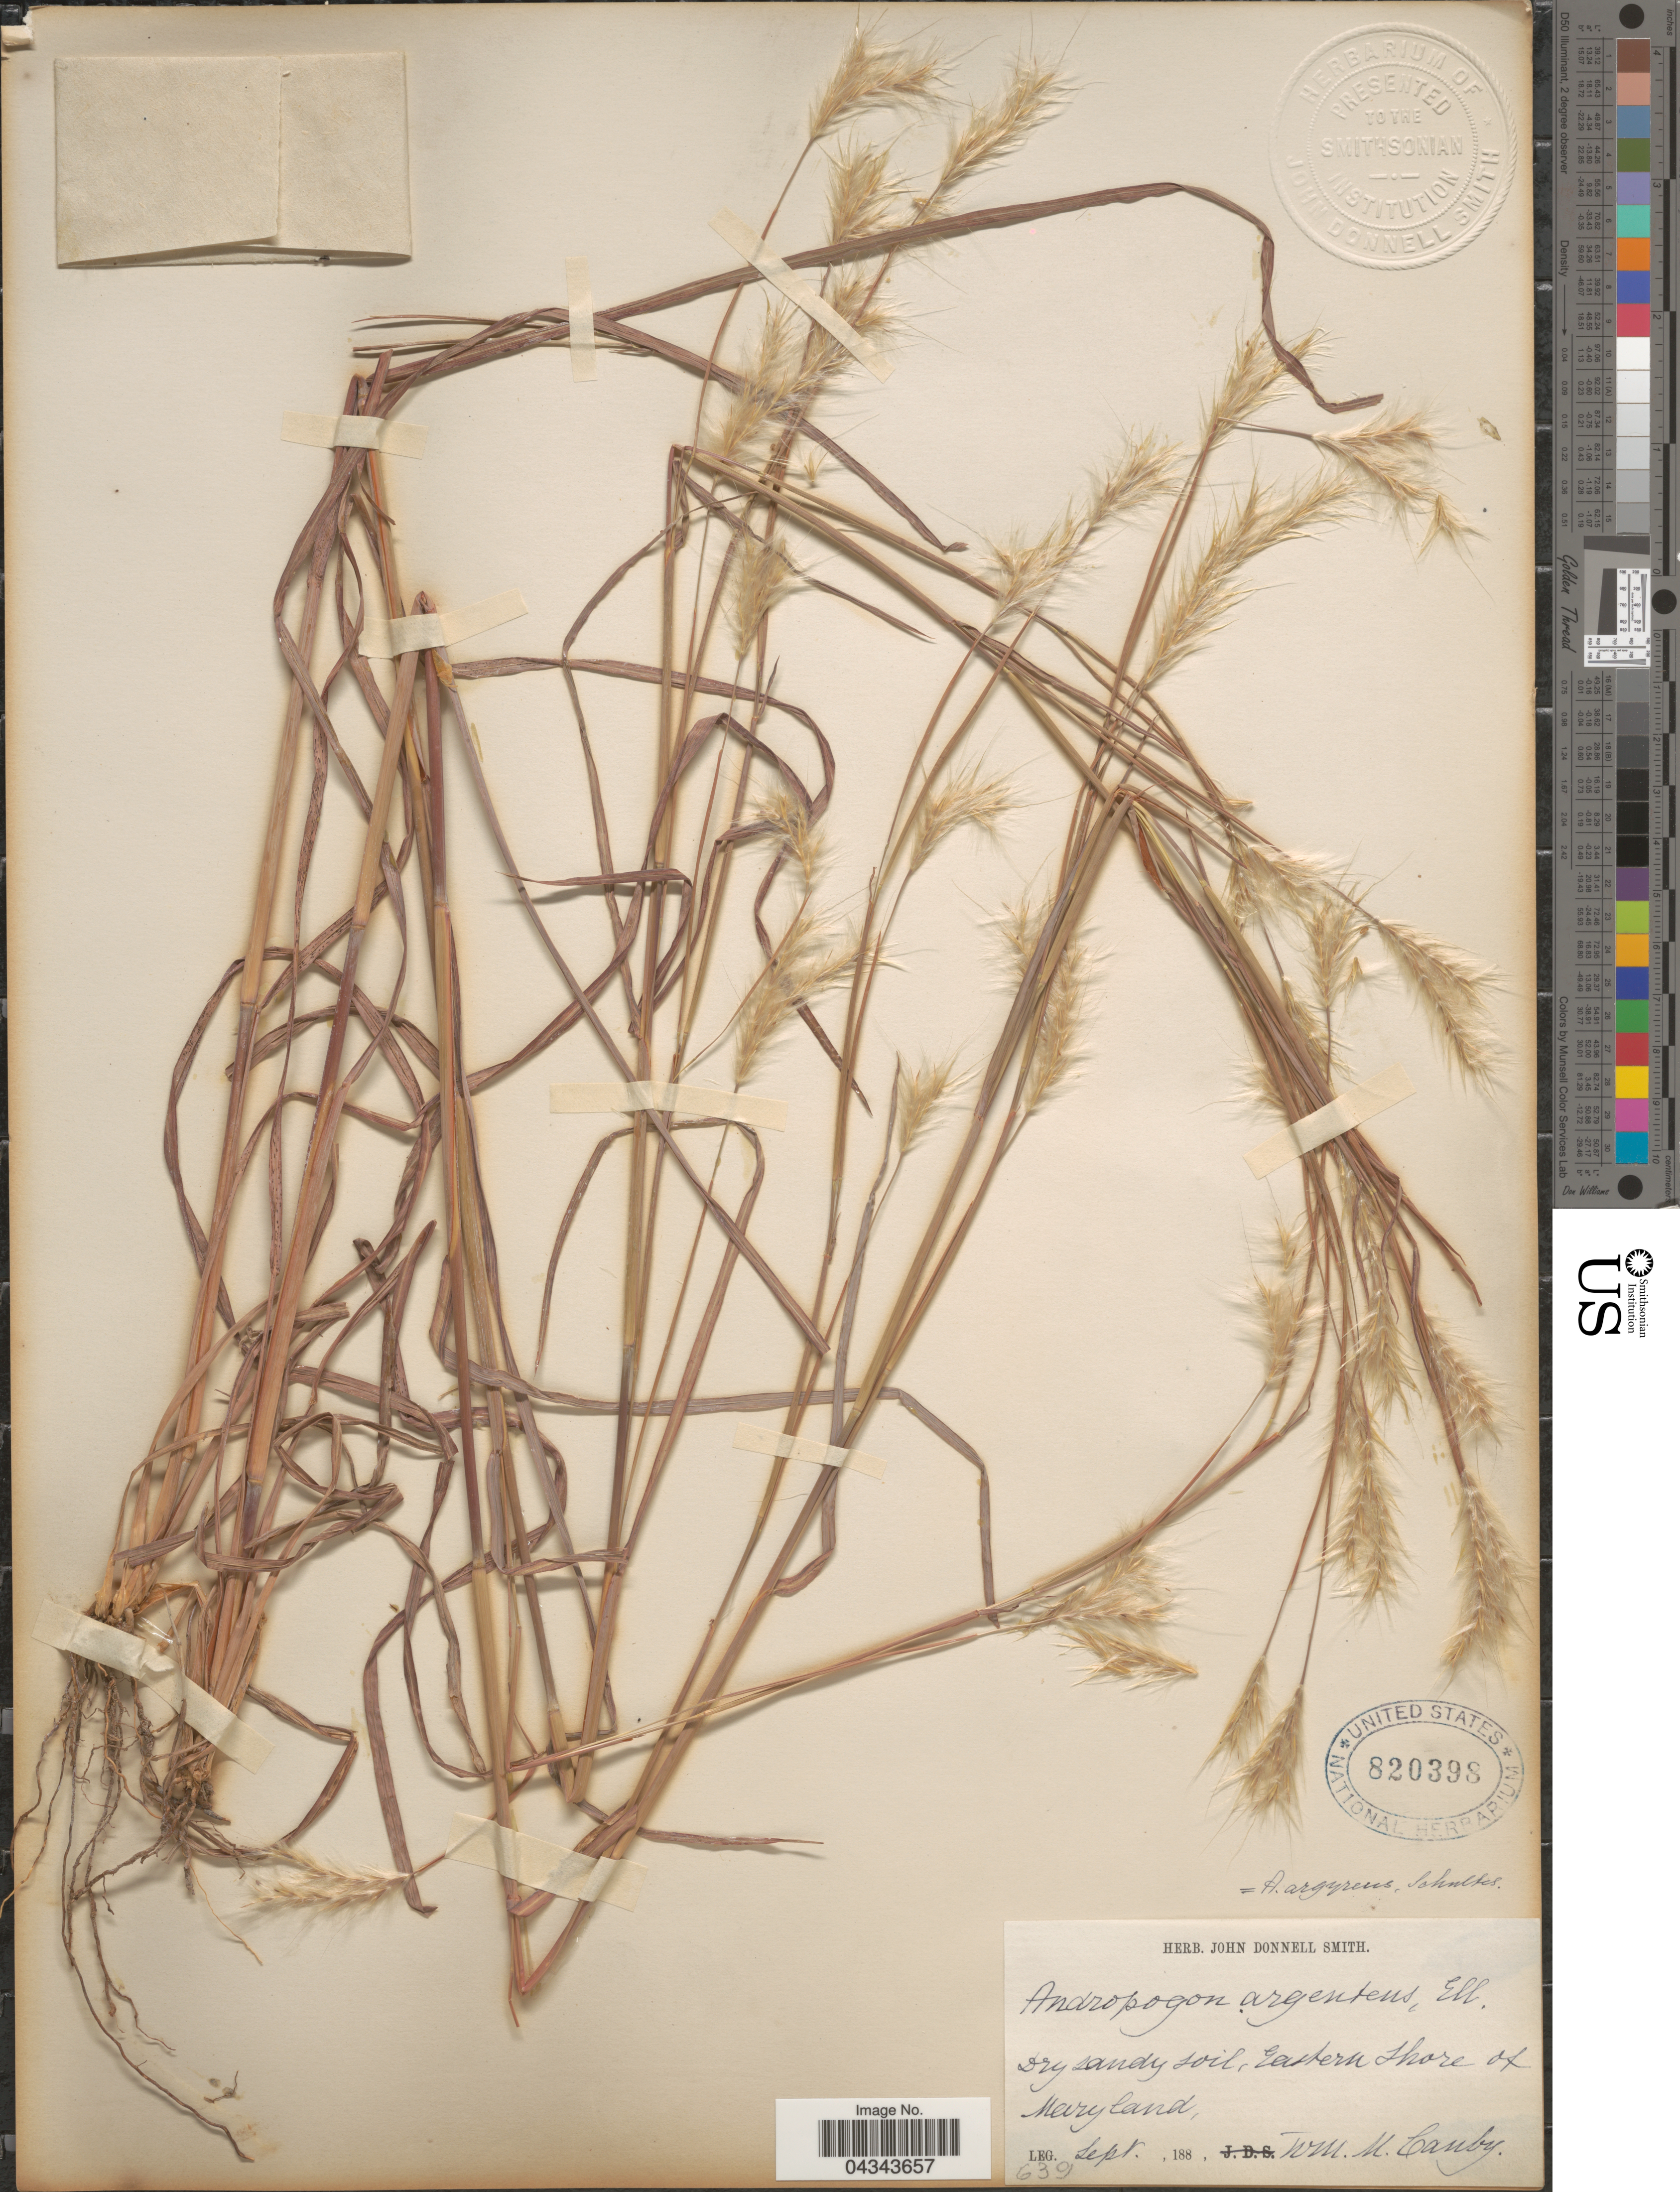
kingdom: Plantae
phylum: Tracheophyta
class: Liliopsida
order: Poales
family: Poaceae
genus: Andropogon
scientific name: Andropogon ternarius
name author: Michx.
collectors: W. M. Canby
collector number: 639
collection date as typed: Sept., 188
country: United States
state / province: Maryland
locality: Eastern Shore of Maryland.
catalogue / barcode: US 820398